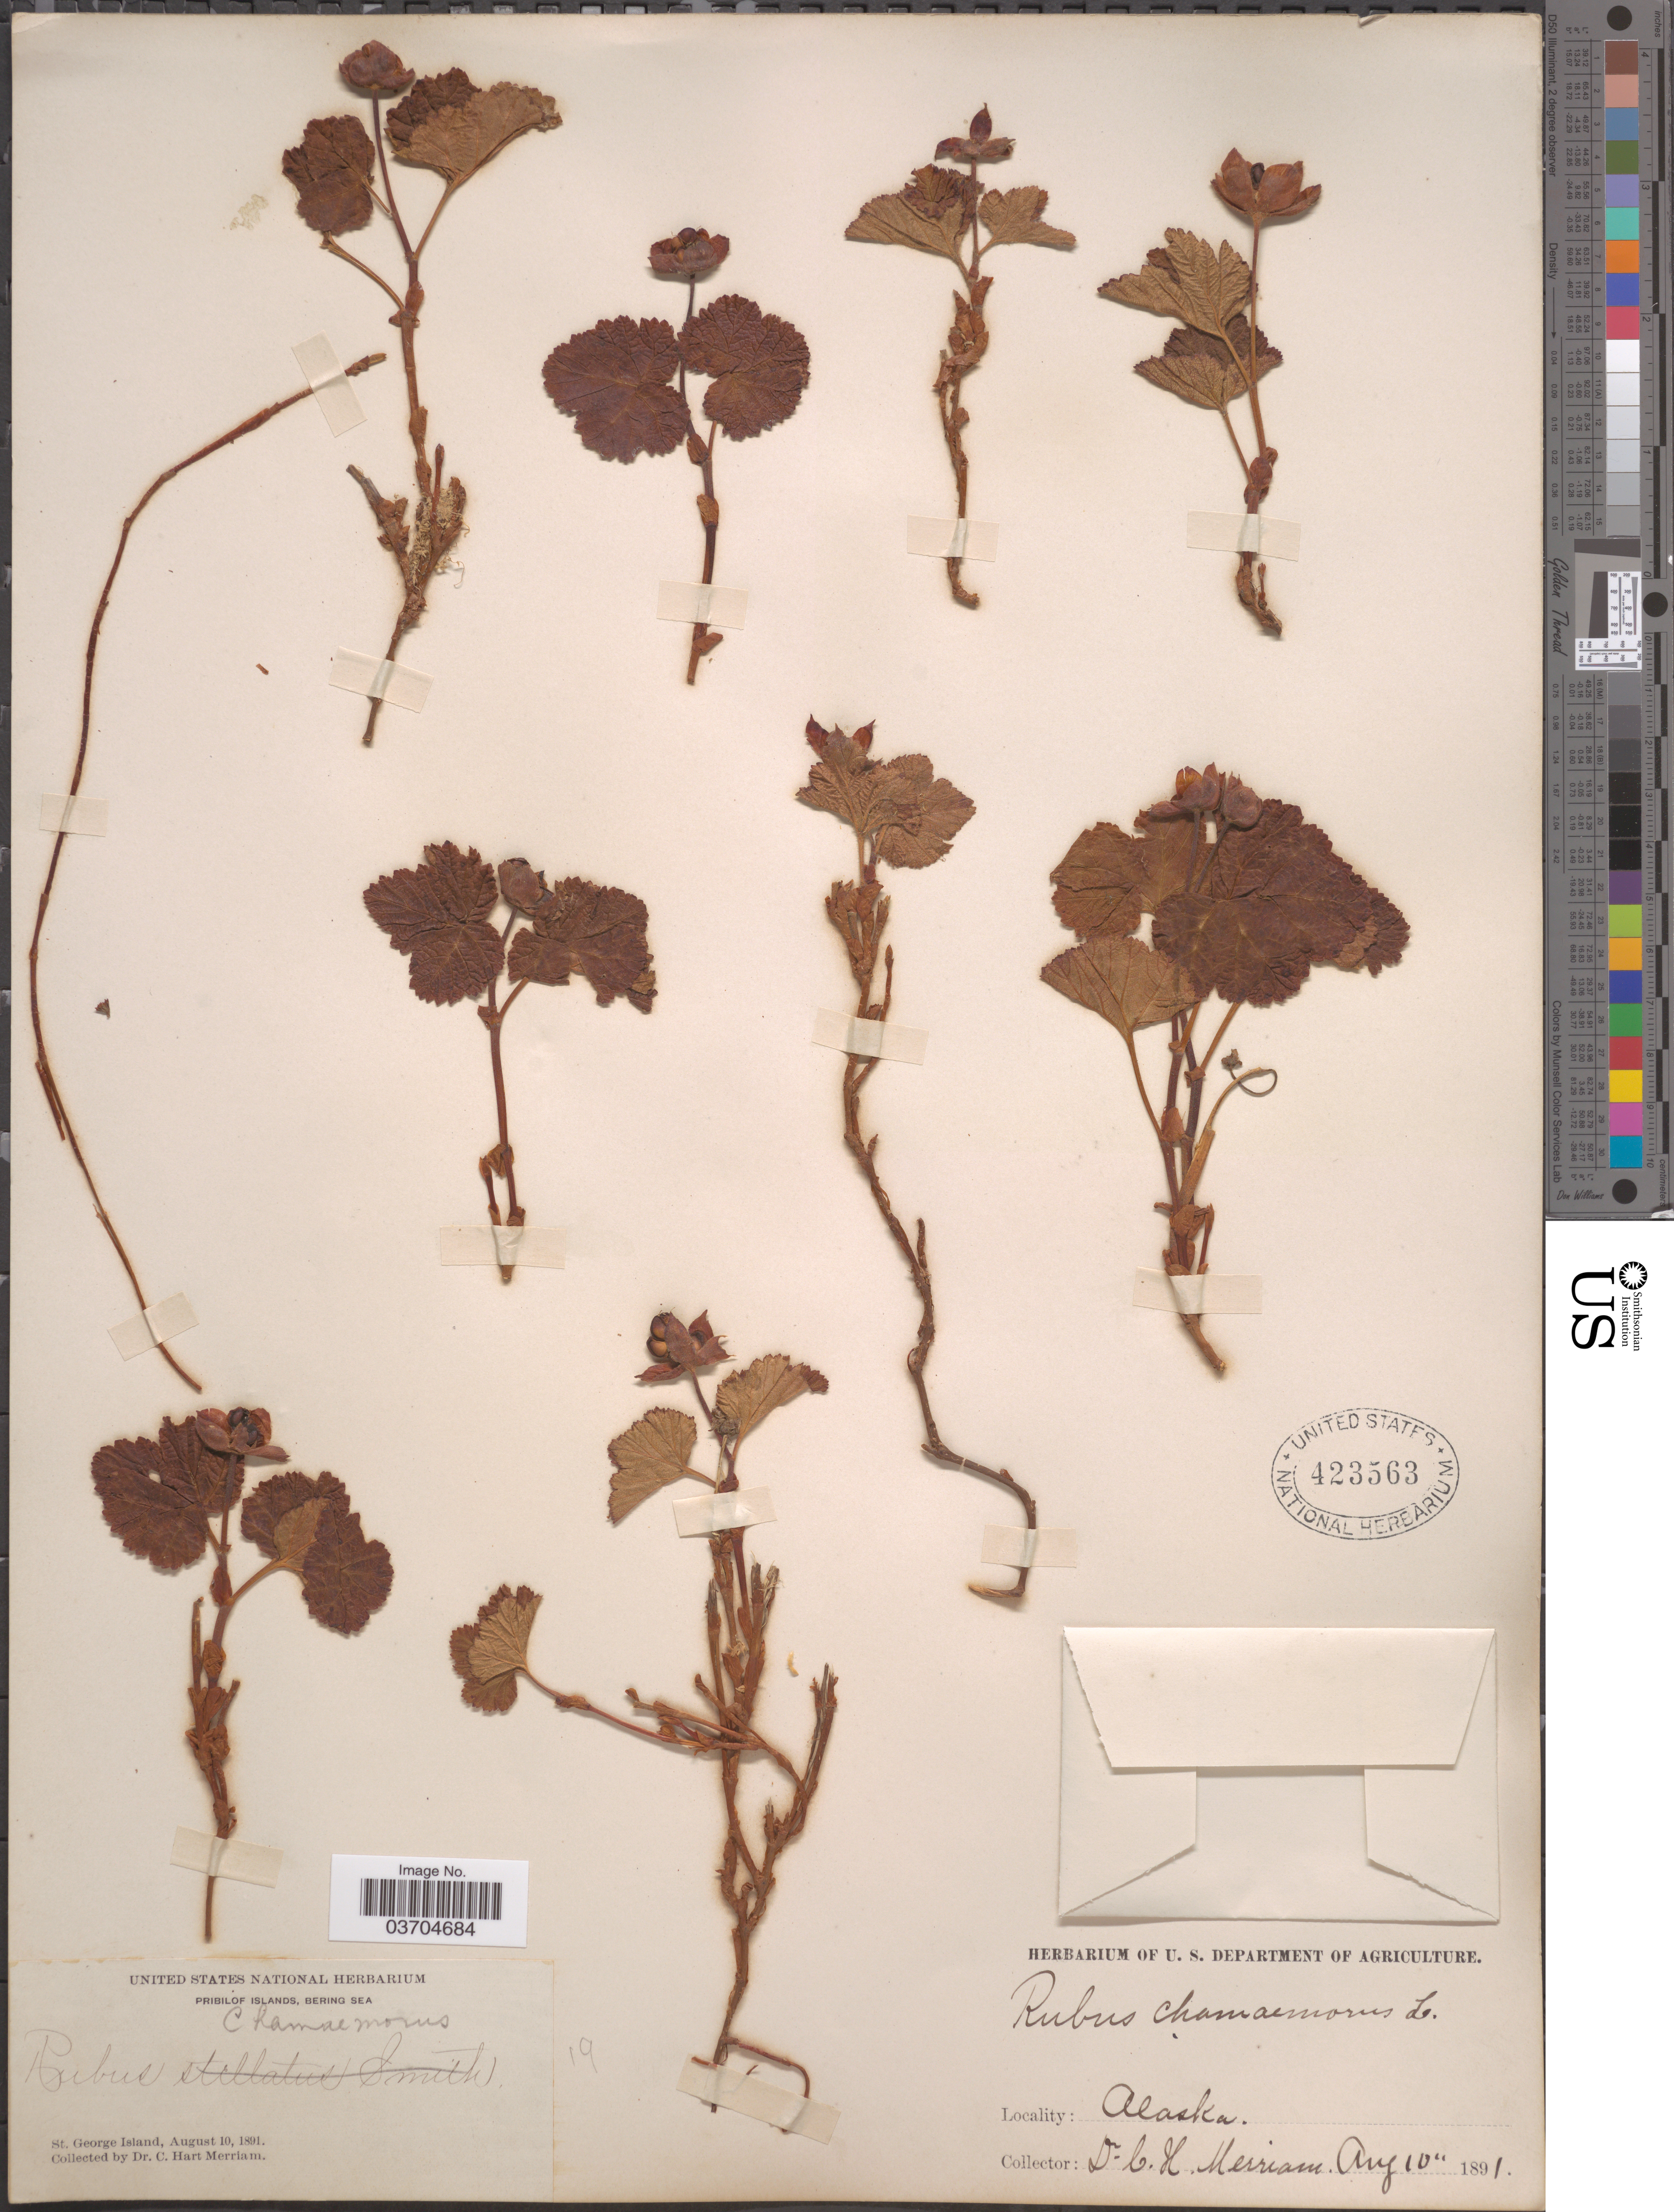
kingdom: Plantae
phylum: Tracheophyta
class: Magnoliopsida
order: Rosales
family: Rosaceae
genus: Rubus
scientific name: Rubus chamaemorus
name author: L.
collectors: C. Merriam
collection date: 1891-08-10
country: United States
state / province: Alaska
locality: Pribilof Islands, Bering Sea. St. George Island.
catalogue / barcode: US 423563